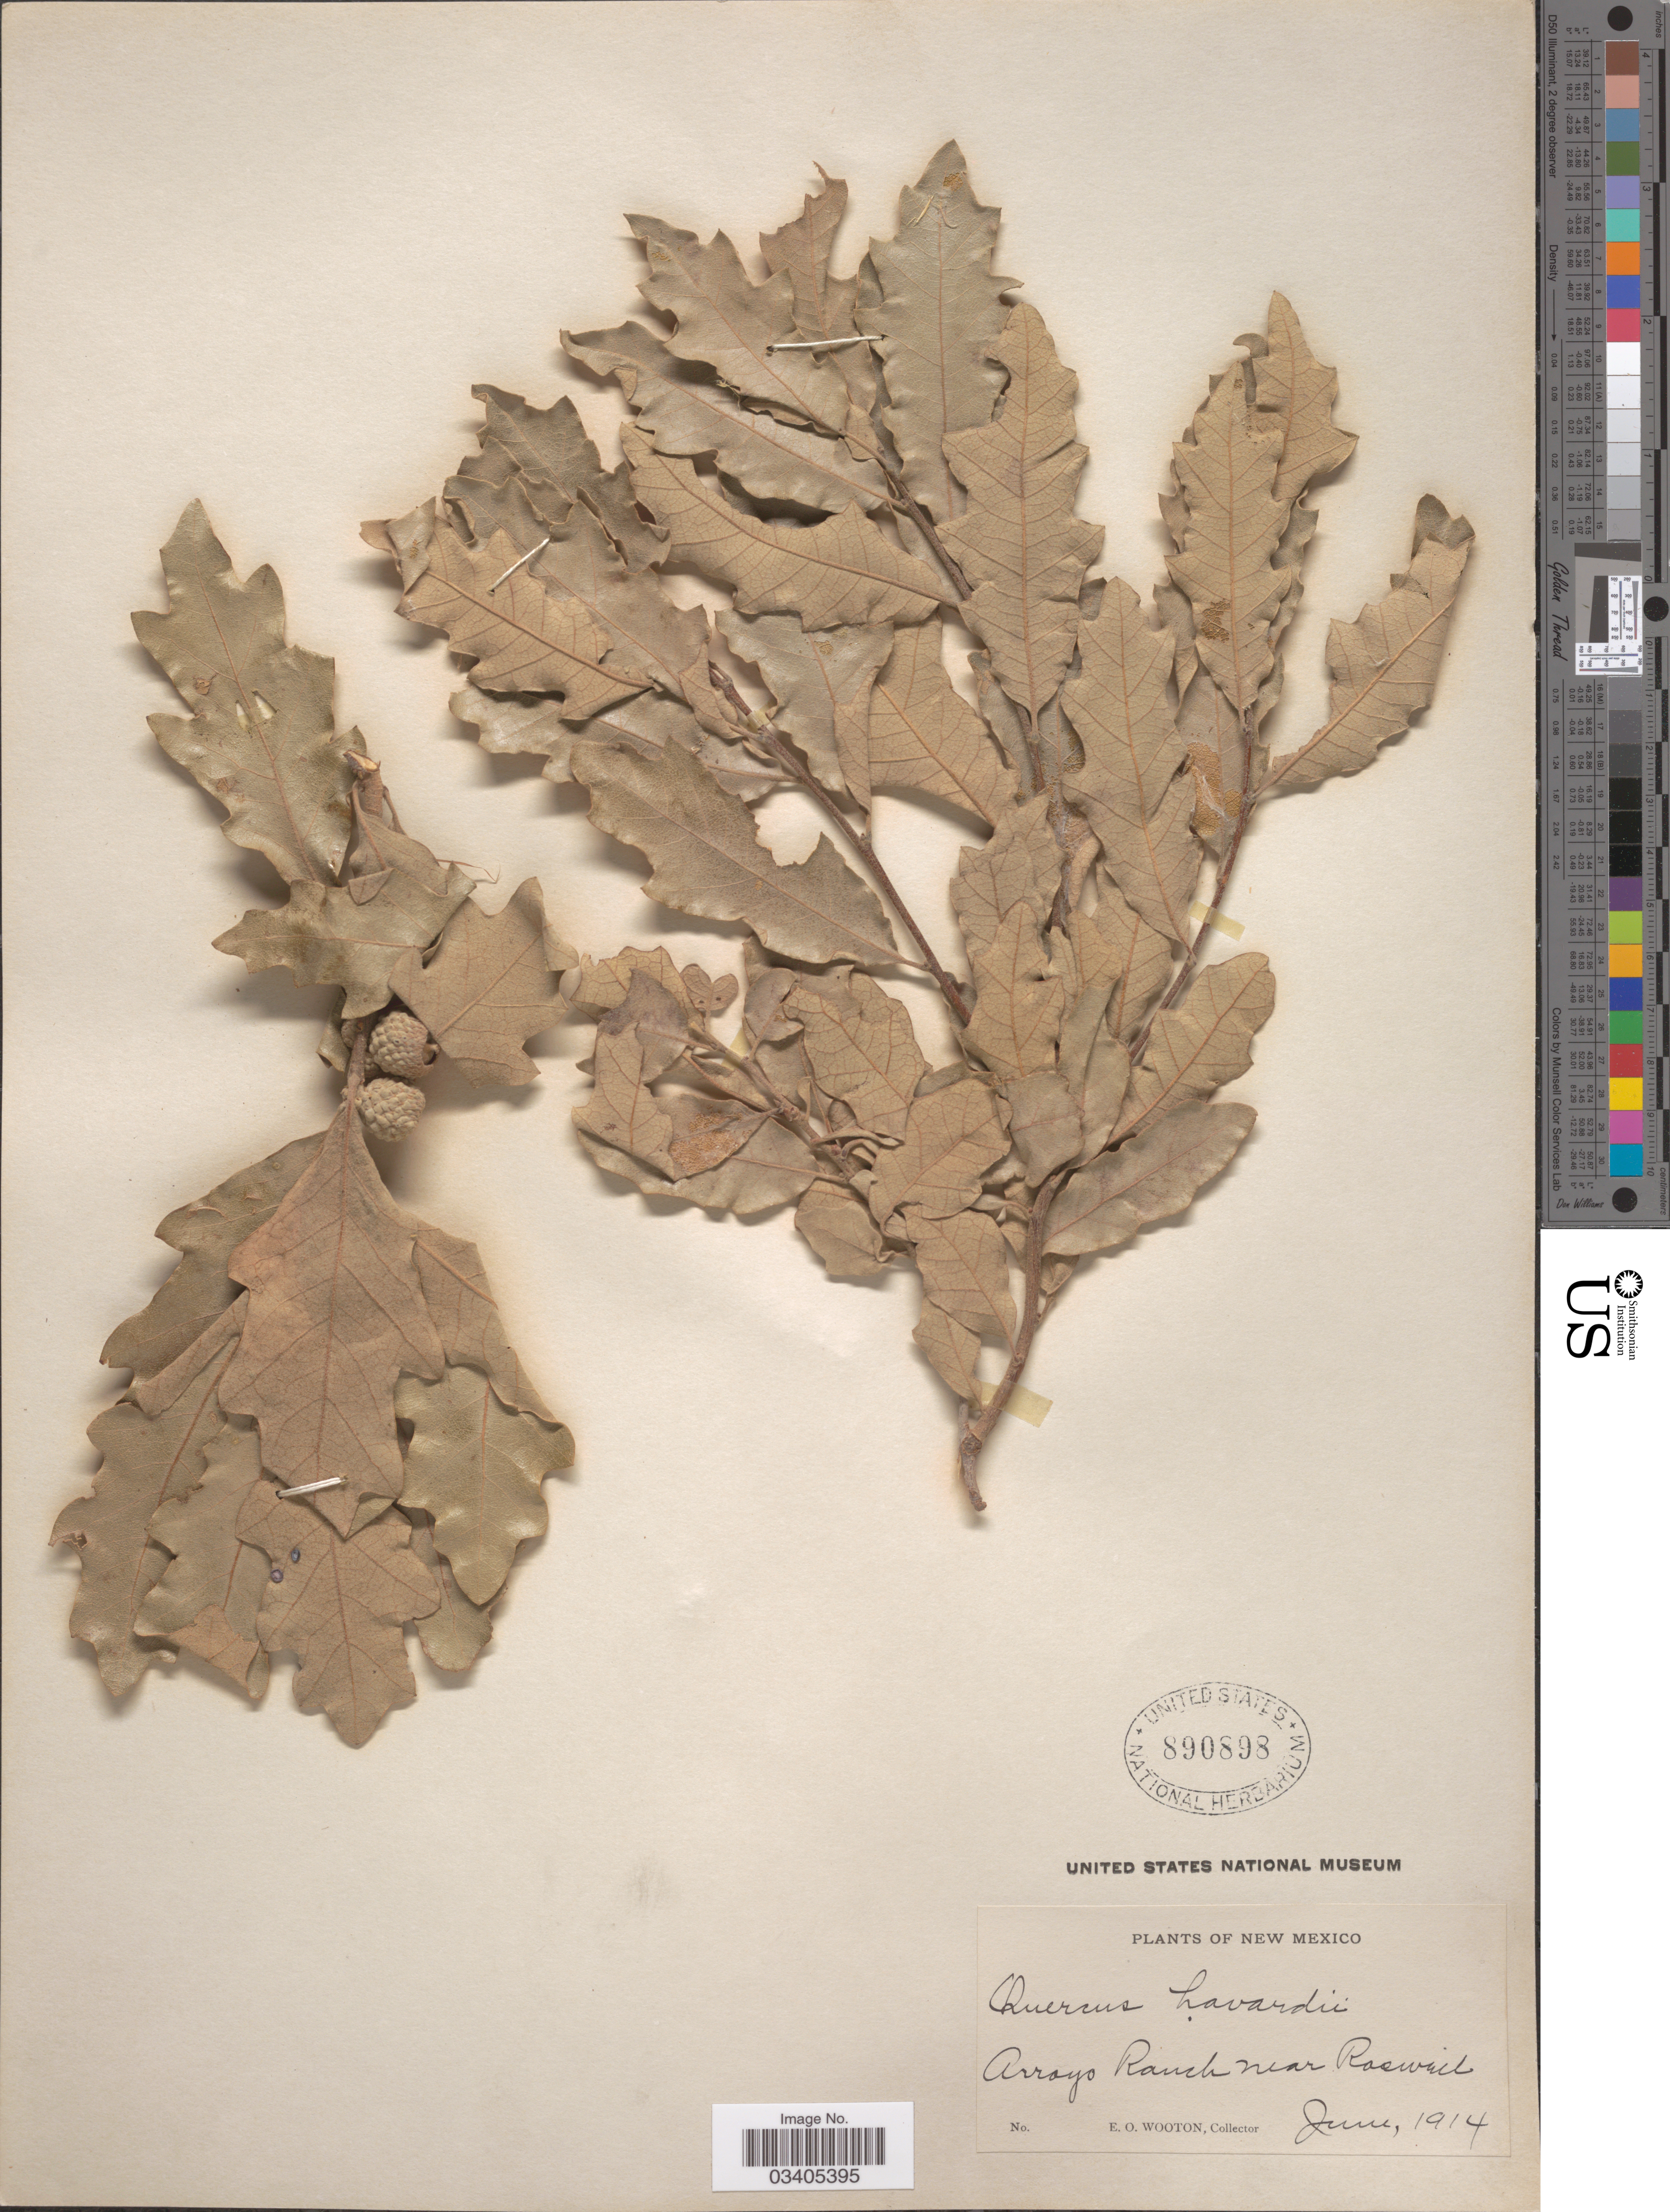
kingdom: Plantae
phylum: Tracheophyta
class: Magnoliopsida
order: Fagales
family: Fagaceae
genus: Quercus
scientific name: Quercus havardii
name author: Rydb.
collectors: E. O. Wooton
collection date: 1914-06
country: United States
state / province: New Mexico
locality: Arroyo Ranch near Roswell.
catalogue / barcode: US 890898